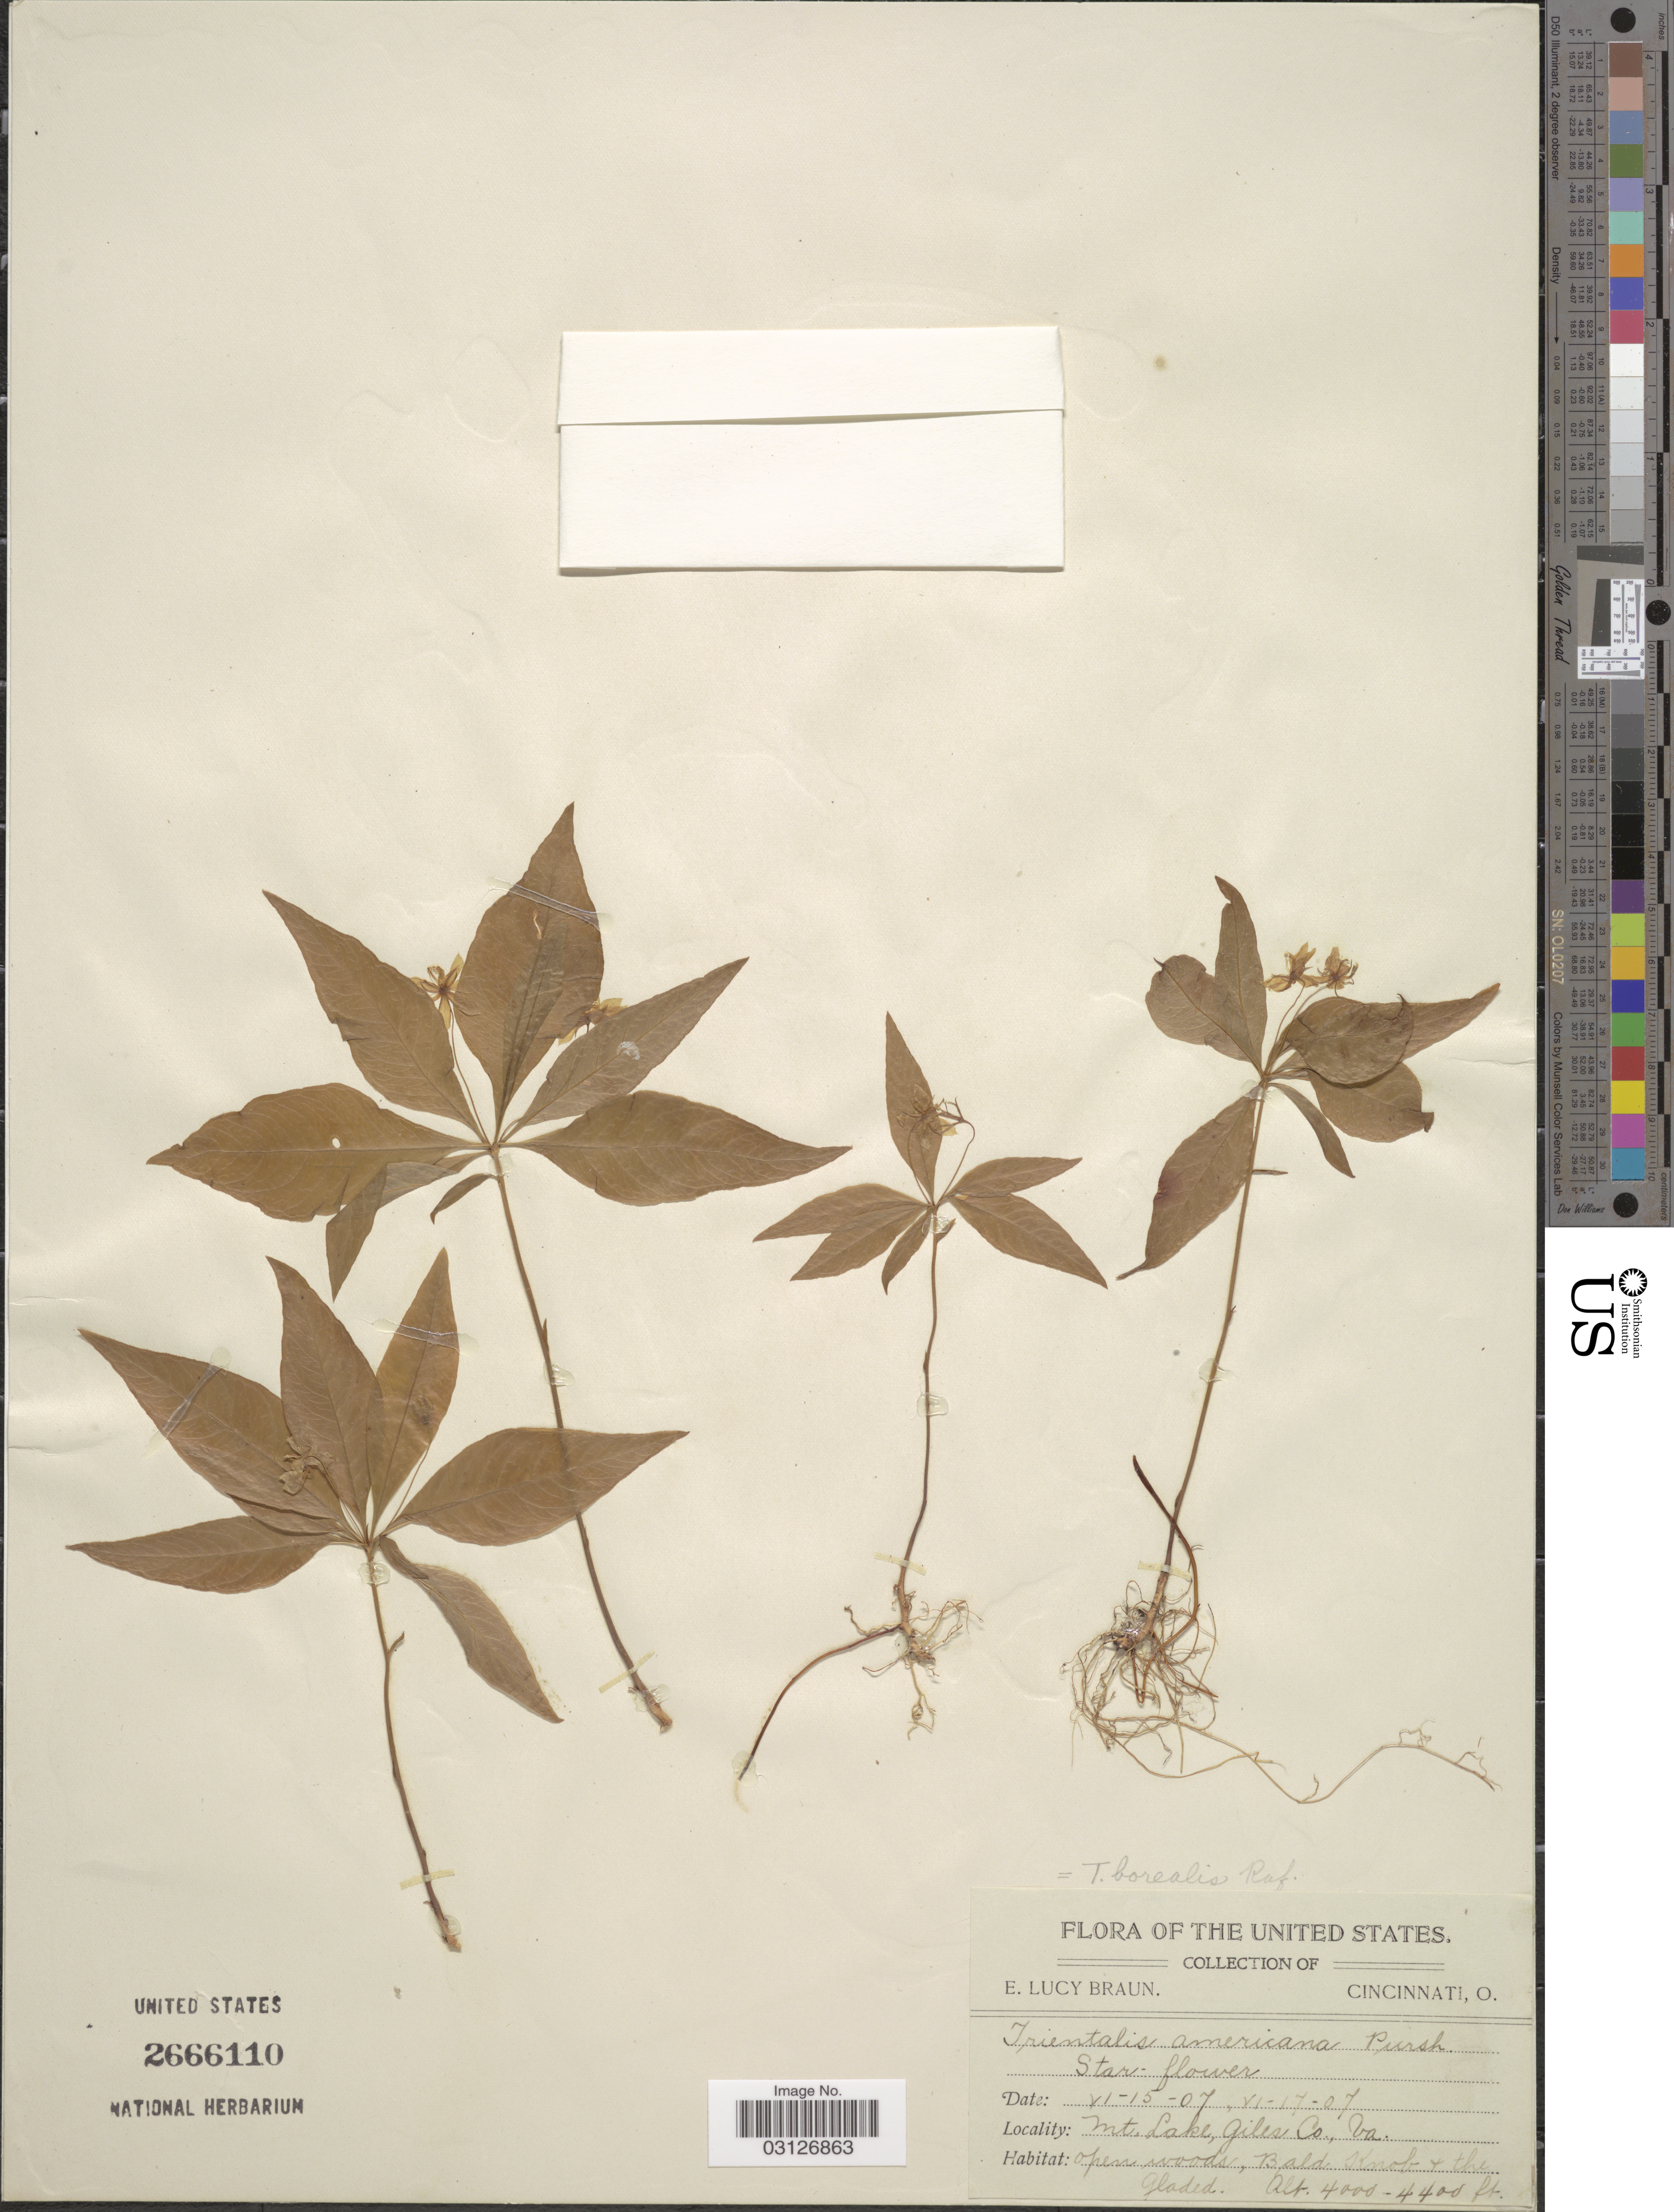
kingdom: Plantae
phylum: Tracheophyta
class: Magnoliopsida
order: Ericales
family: Primulaceae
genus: Trientalis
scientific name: Trientalis borealis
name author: Raf.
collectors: E. L. Braun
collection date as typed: Transcribed d/m/y: 15/6/07 to 17/6/07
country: United States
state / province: Virginia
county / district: Giles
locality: Mt. Lake, Giles Co., Va.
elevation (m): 1219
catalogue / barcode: US 2666110